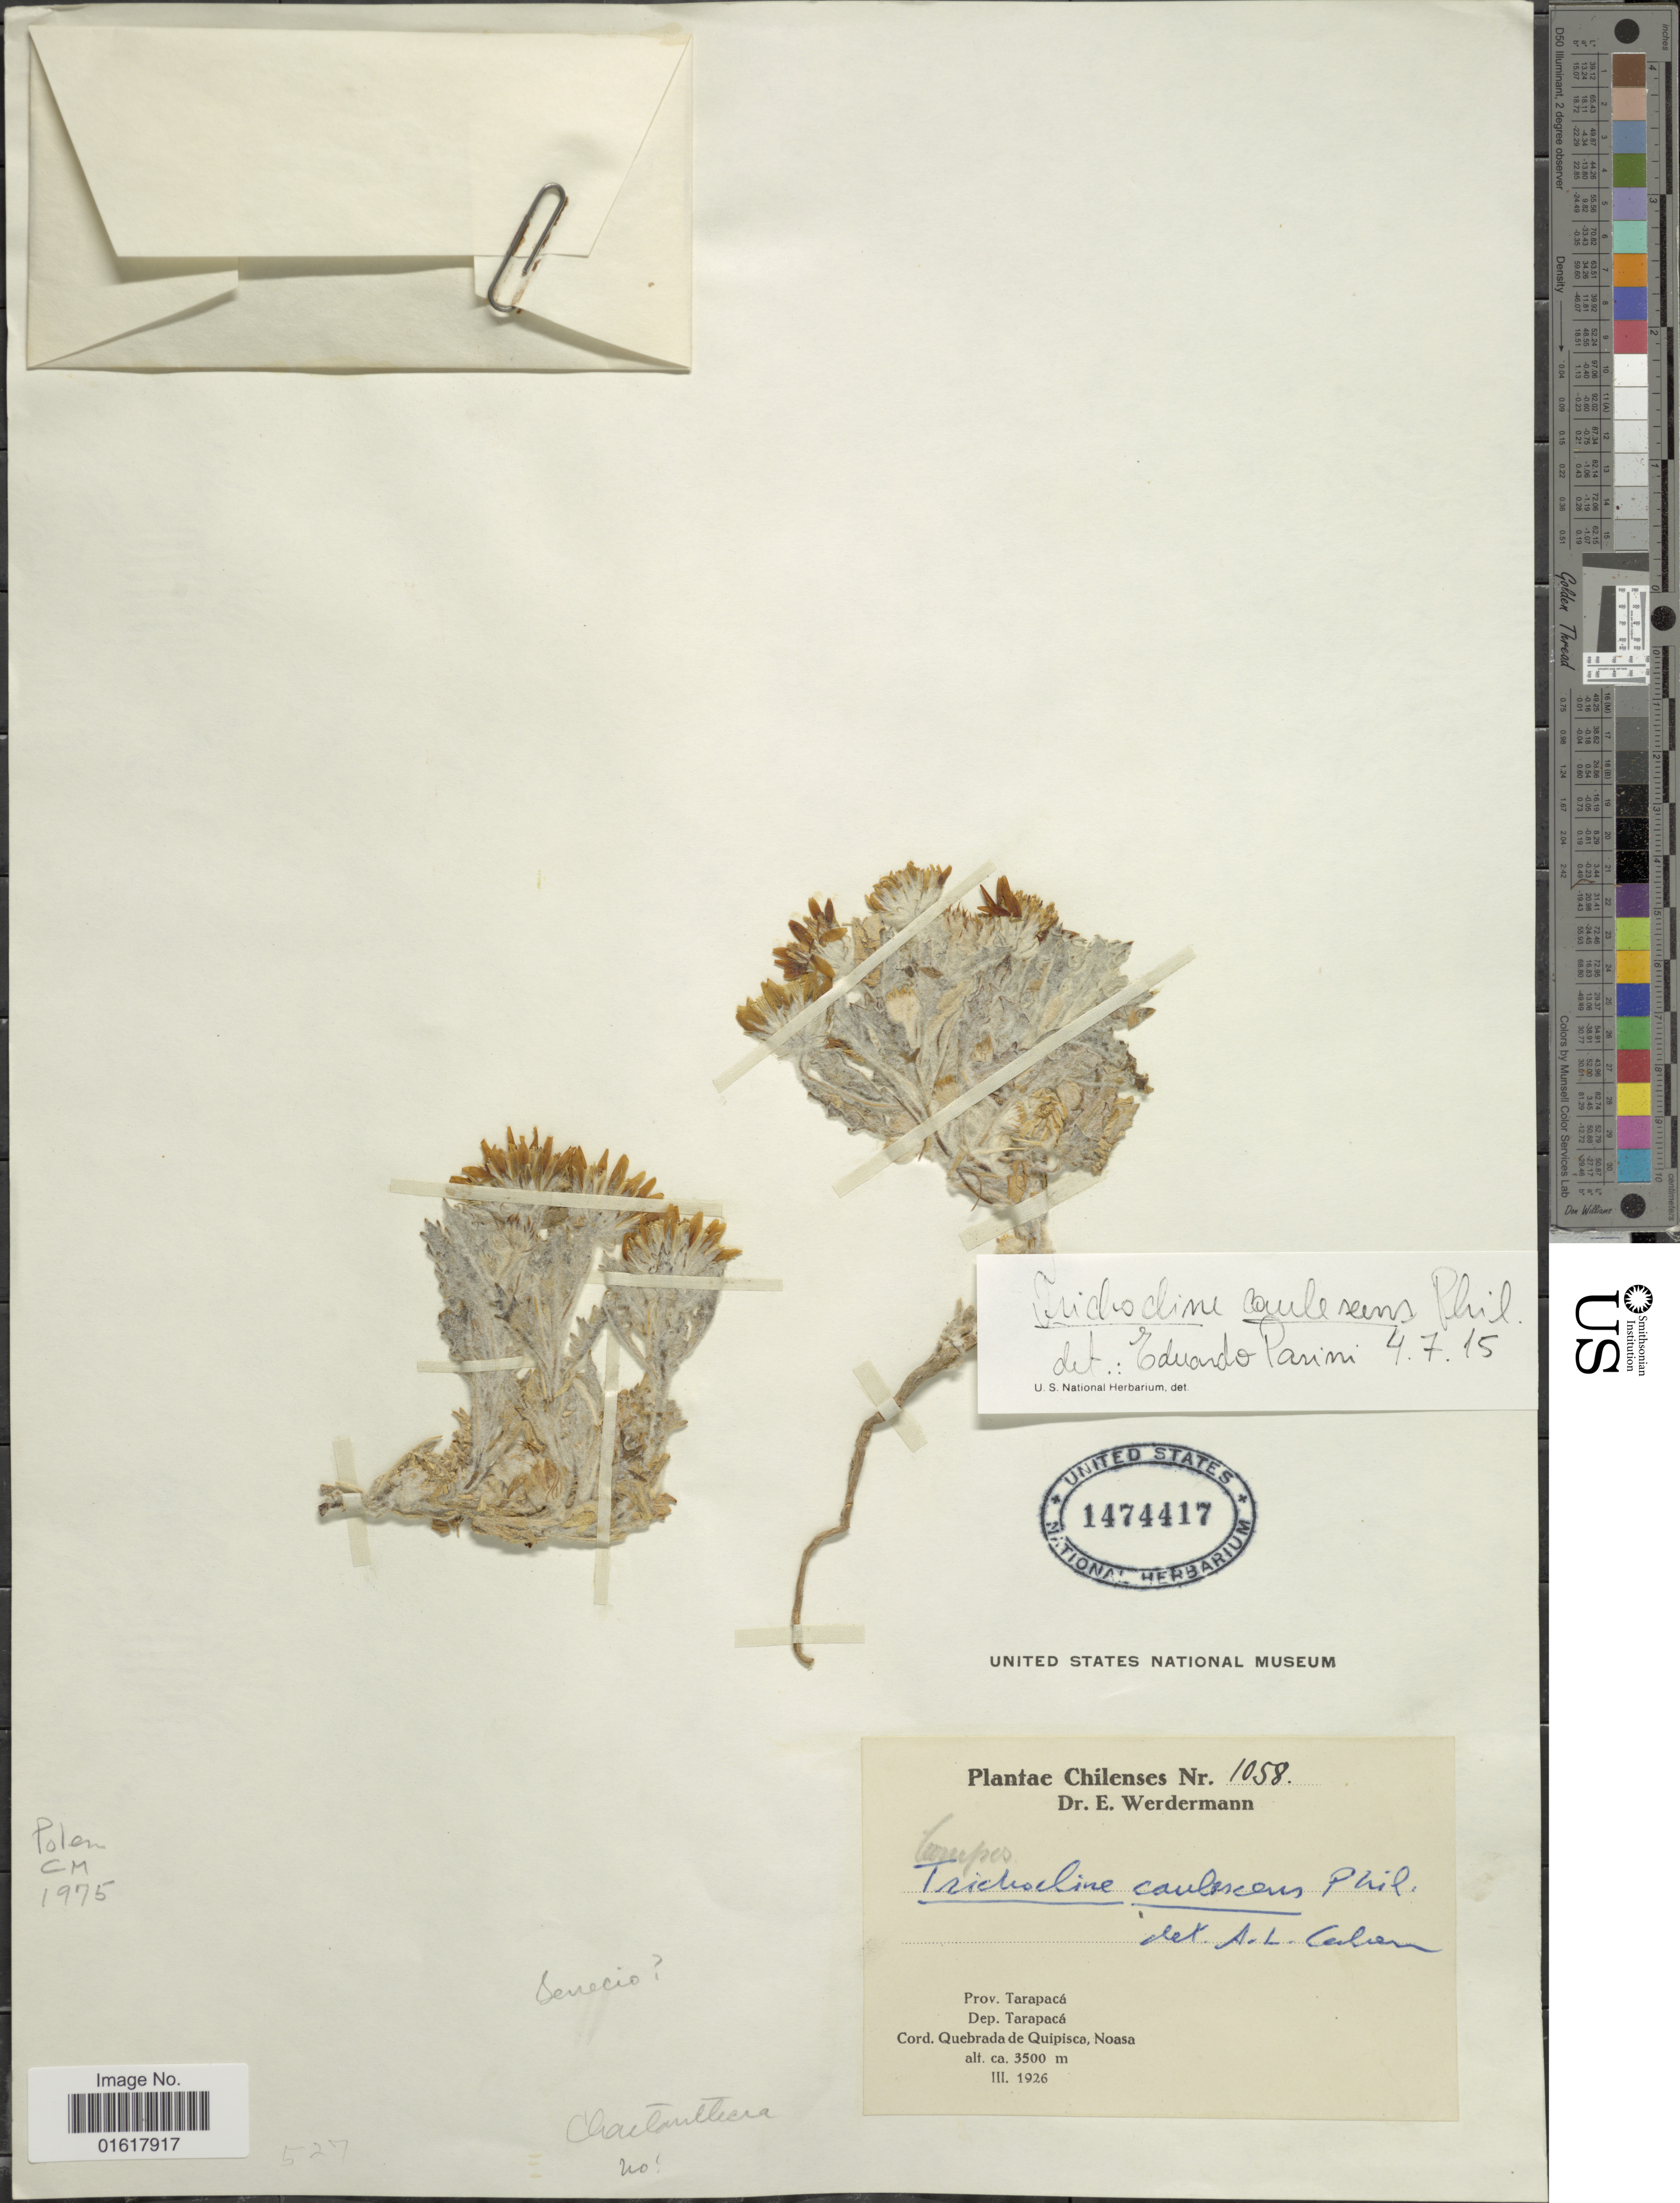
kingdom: Plantae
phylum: Tracheophyta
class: Magnoliopsida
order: Asterales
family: Asteraceae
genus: Trichocline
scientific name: Trichocline caulescens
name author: Phil.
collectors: E. Werdermann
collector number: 1058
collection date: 1926-03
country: Chile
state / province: Tarapacá (I)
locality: Dep. Tarapacá. Cord. Quebrada de Quipisca, Noasa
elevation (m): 3500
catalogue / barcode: US 1474417